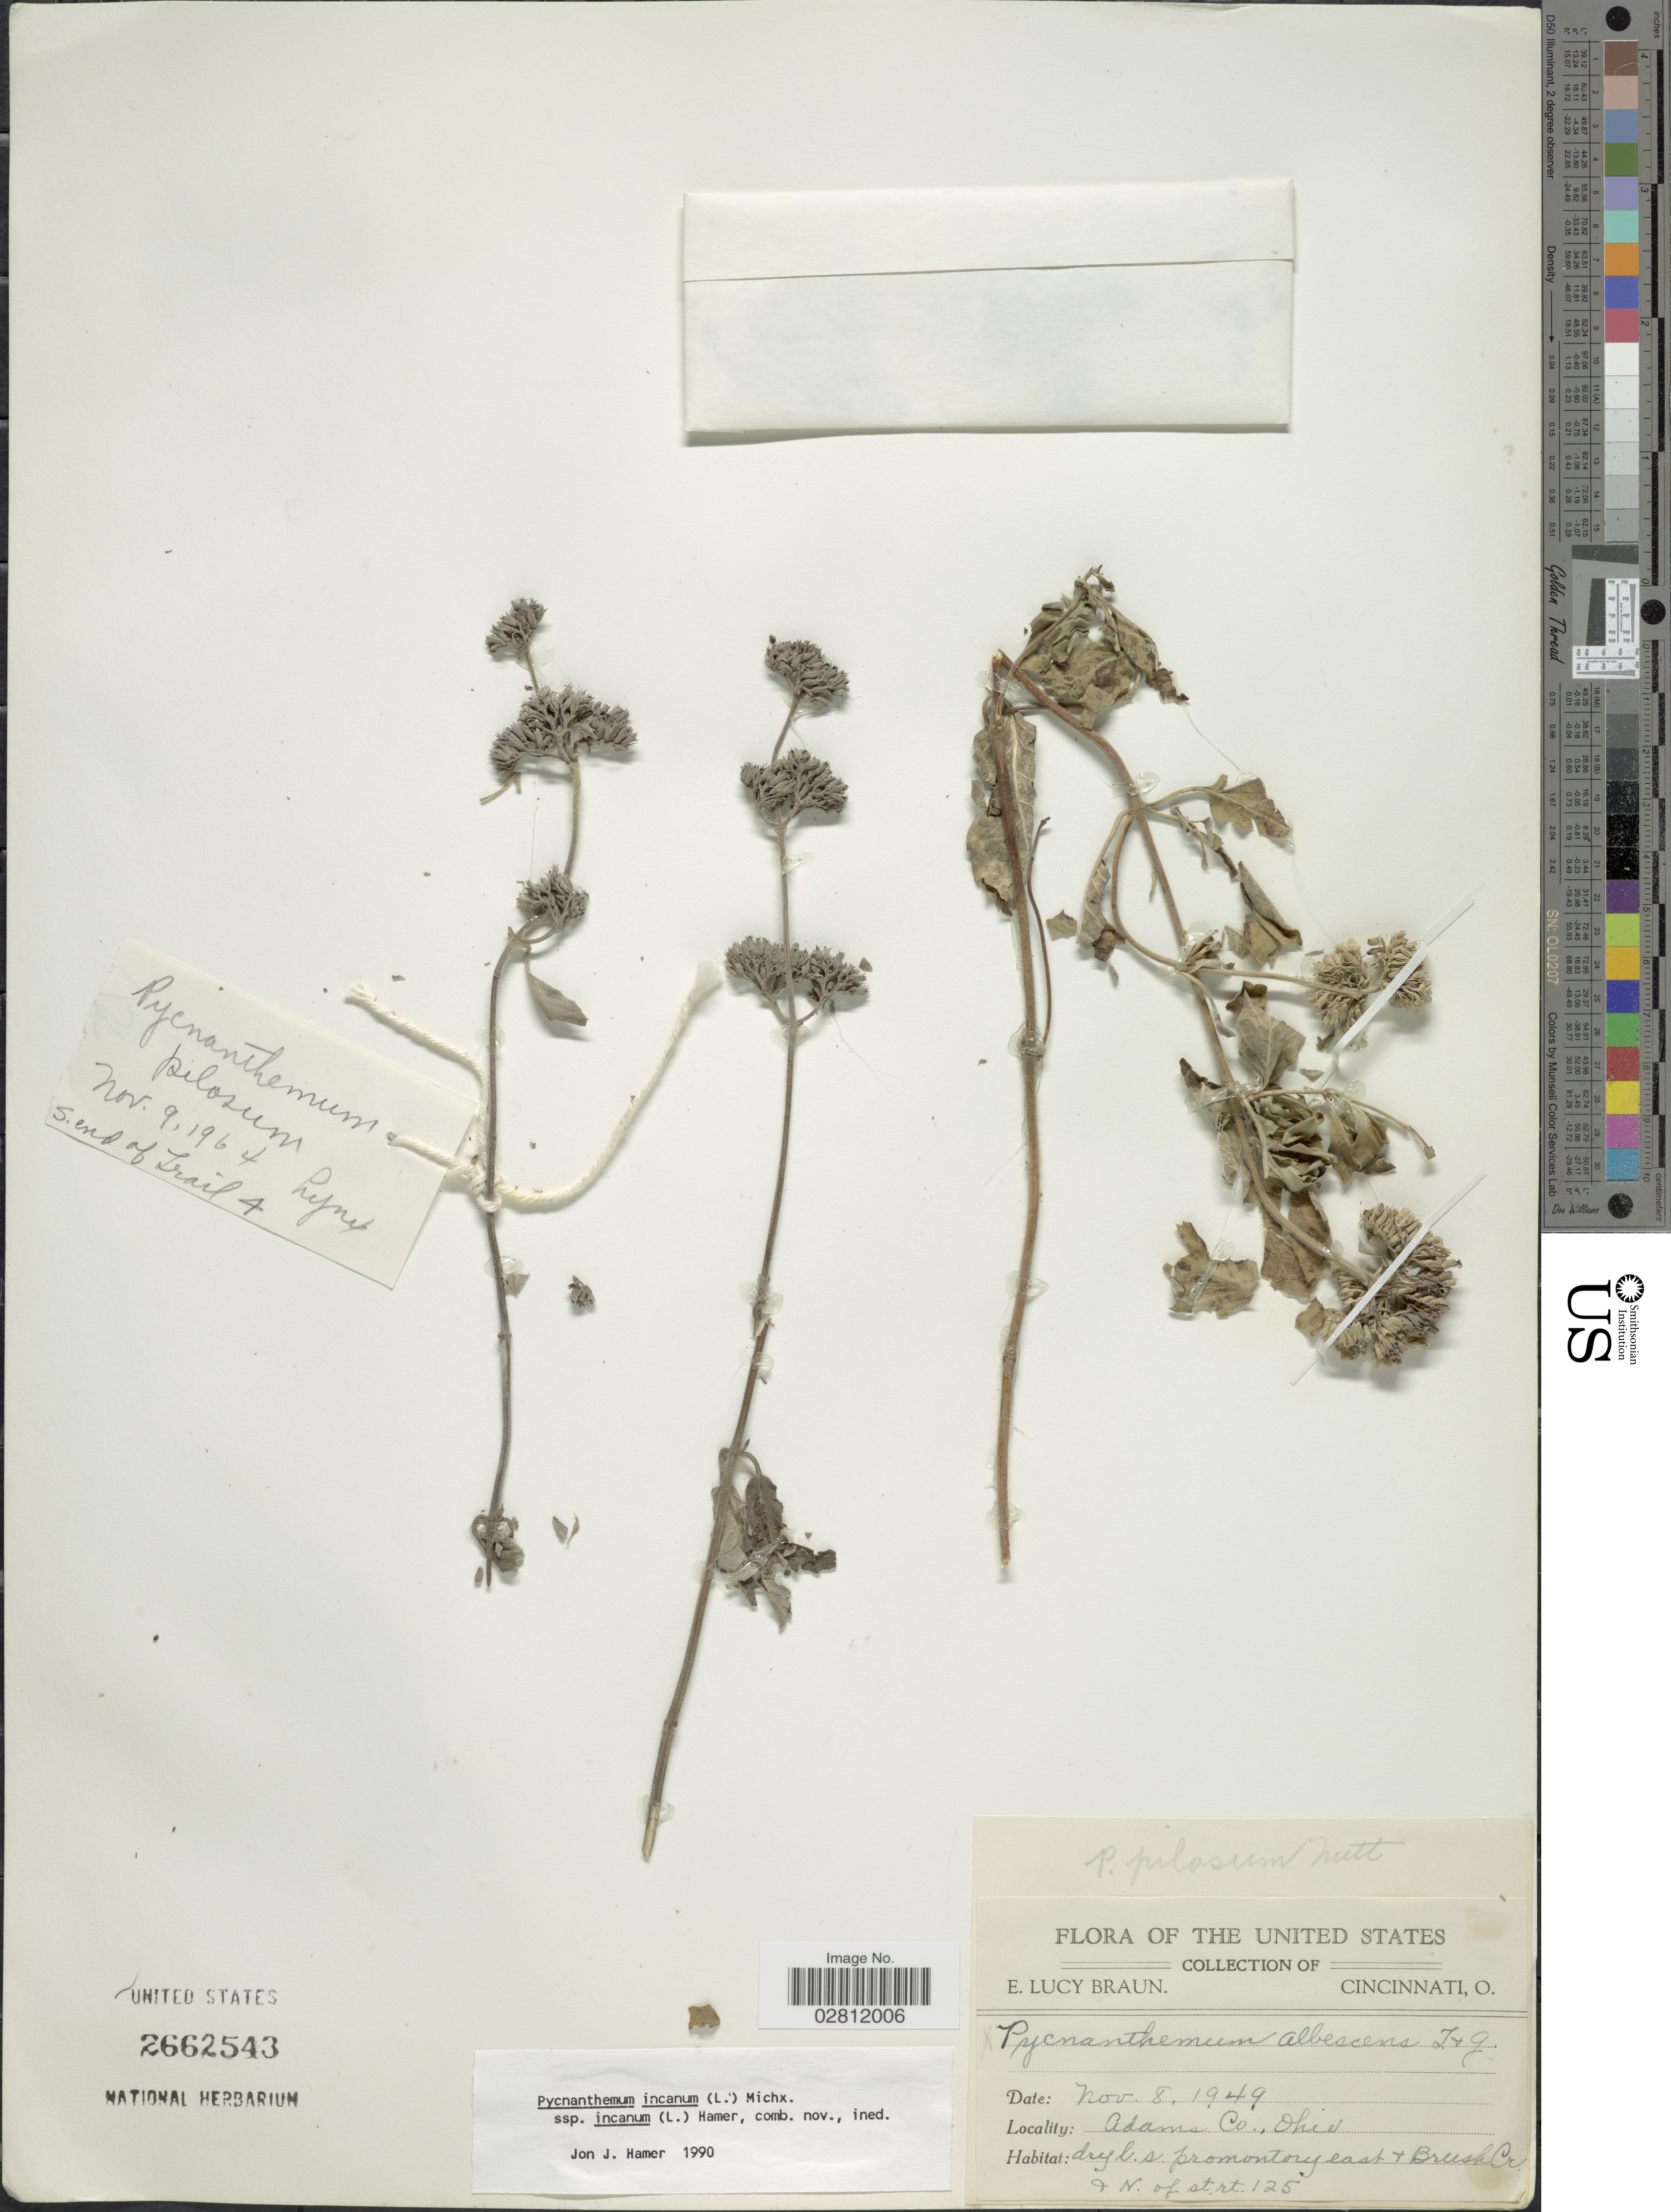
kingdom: Plantae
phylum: Tracheophyta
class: Magnoliopsida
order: Lamiales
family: Lamiaceae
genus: Pycnanthemum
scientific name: Pycnanthemum incanum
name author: (L.) Michx.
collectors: E. L. Braun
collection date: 1949-11-08/1949-11-09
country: United States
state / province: Ohio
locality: Adams Co. Dry l. s. promontory east & Brush Cr. & N. of st. rt. 125. Lyne s. end of Trail 4.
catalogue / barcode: US 2662543